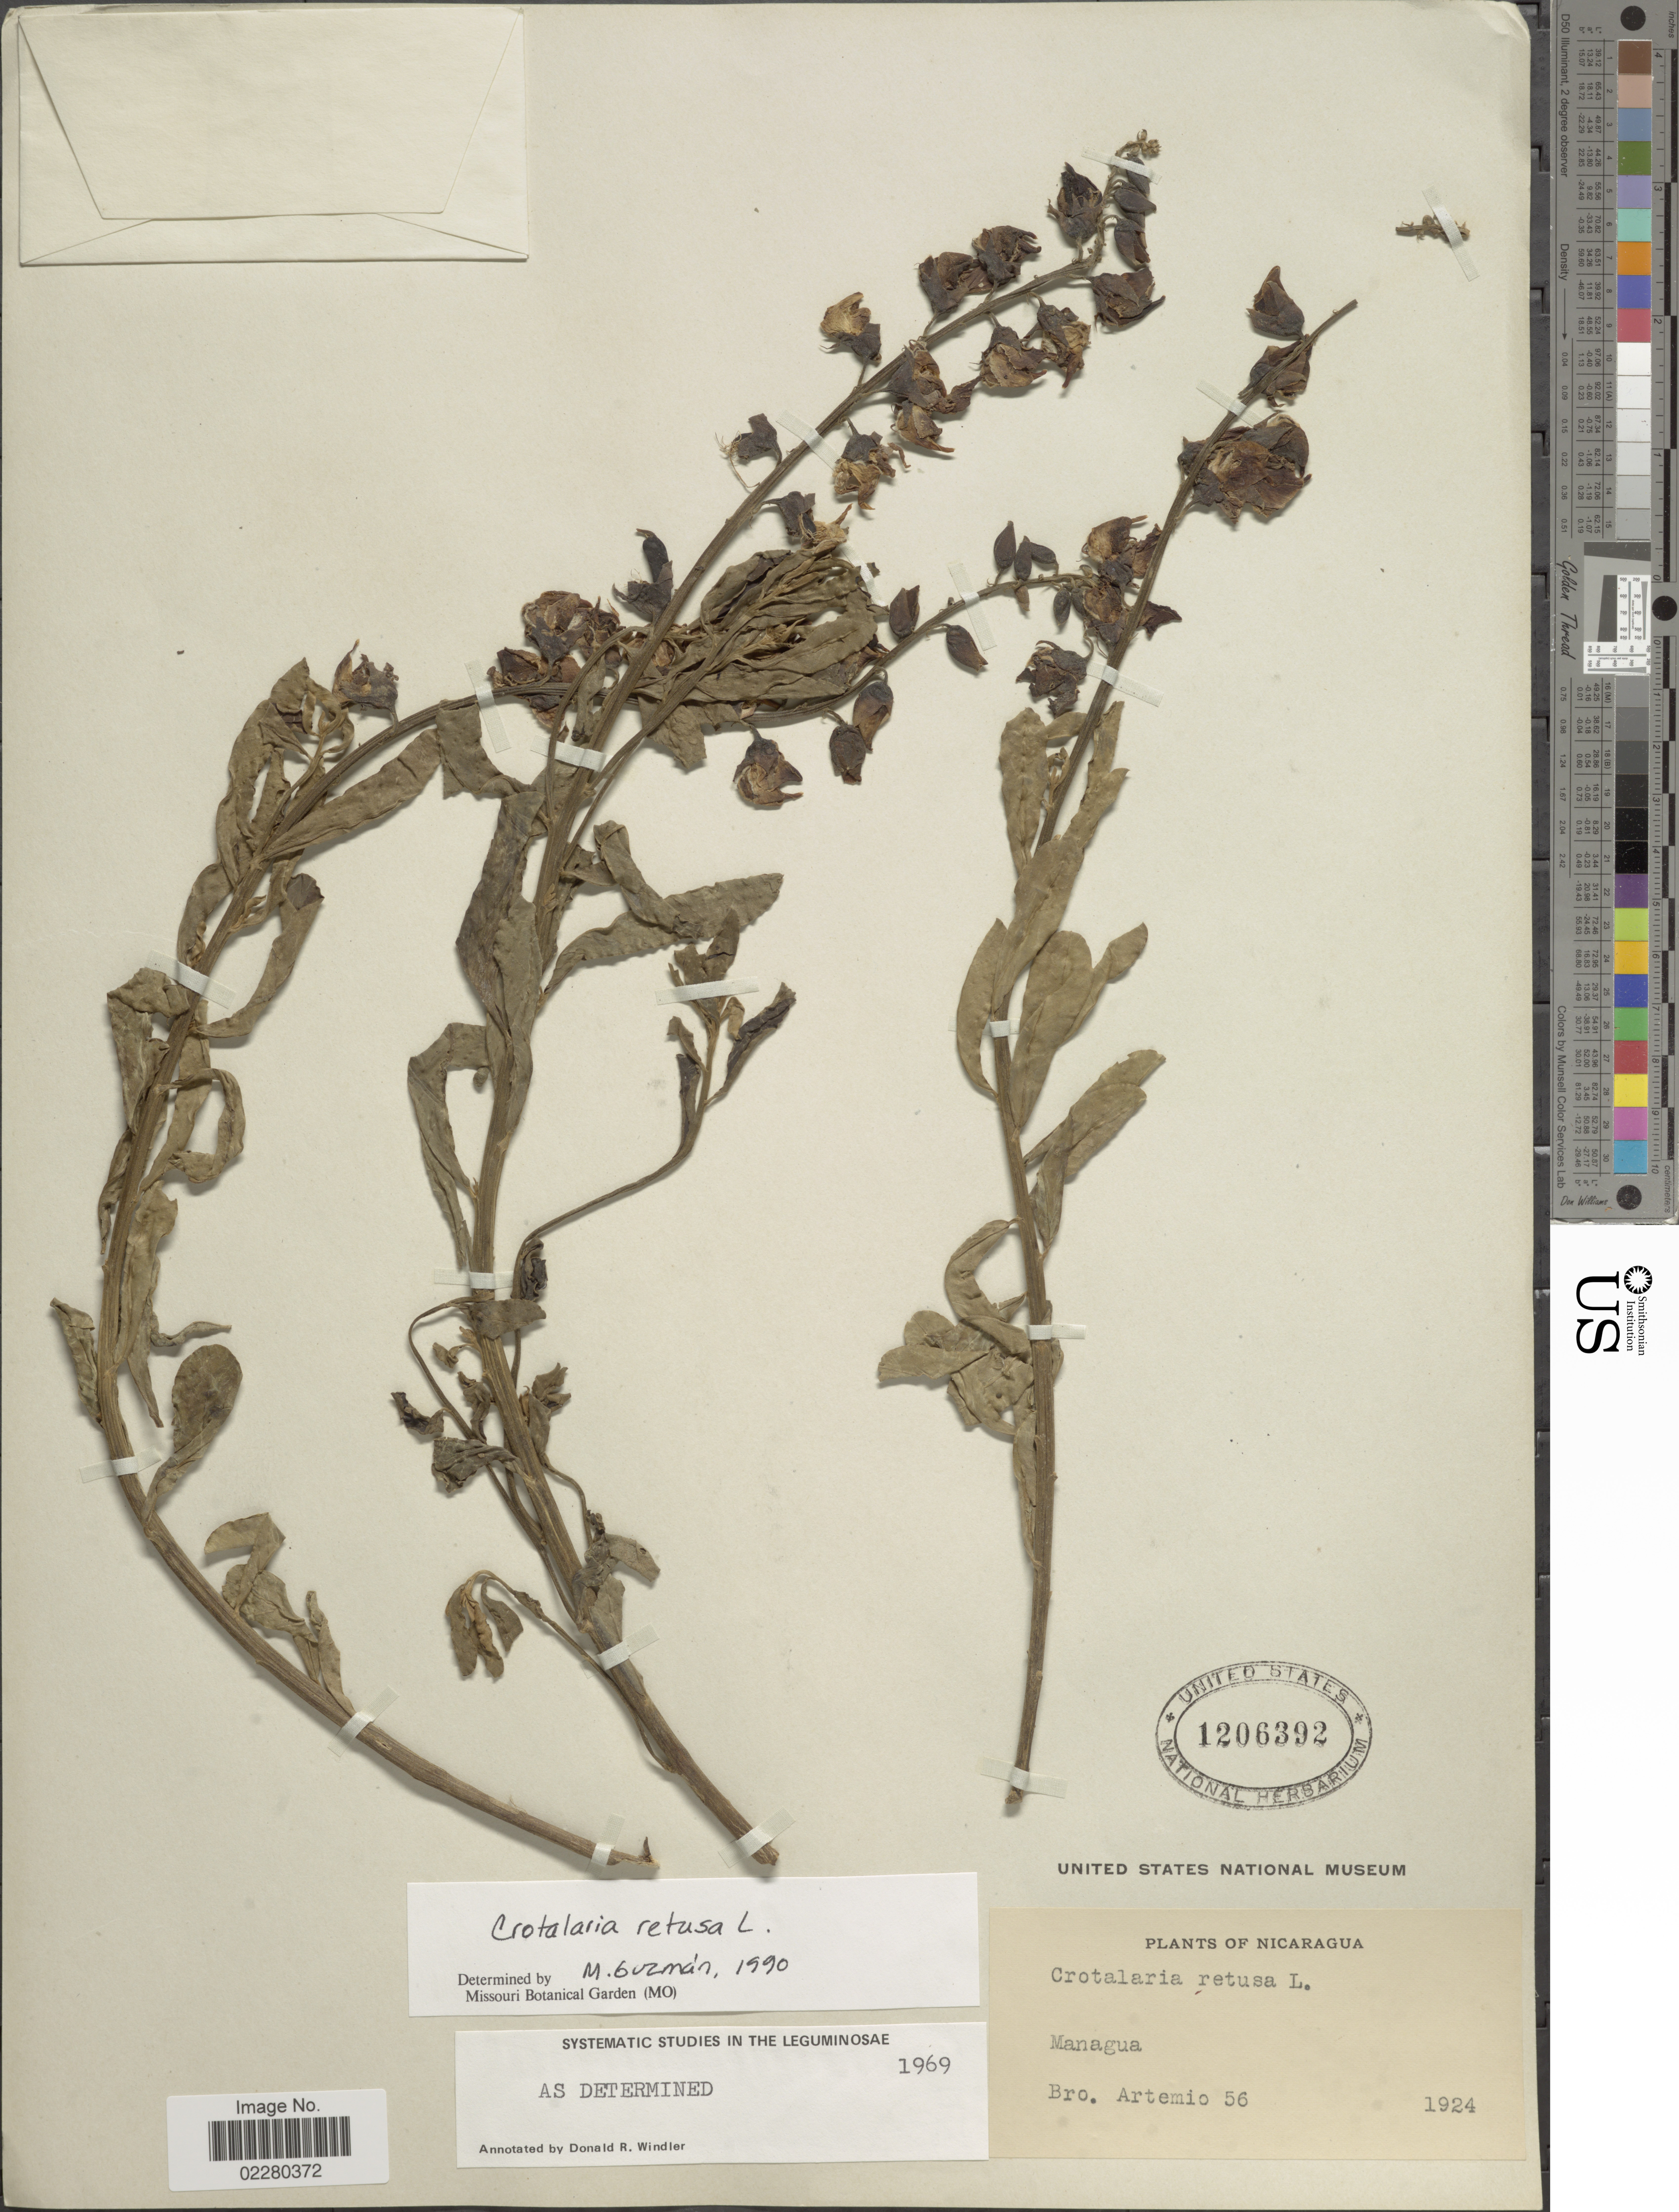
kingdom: Plantae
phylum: Tracheophyta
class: Magnoliopsida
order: Fabales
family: Fabaceae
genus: Crotalaria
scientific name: Crotalaria retusa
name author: L.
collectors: B. Rene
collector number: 56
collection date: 1924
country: Nicaragua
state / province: Managua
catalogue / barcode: US 1206392